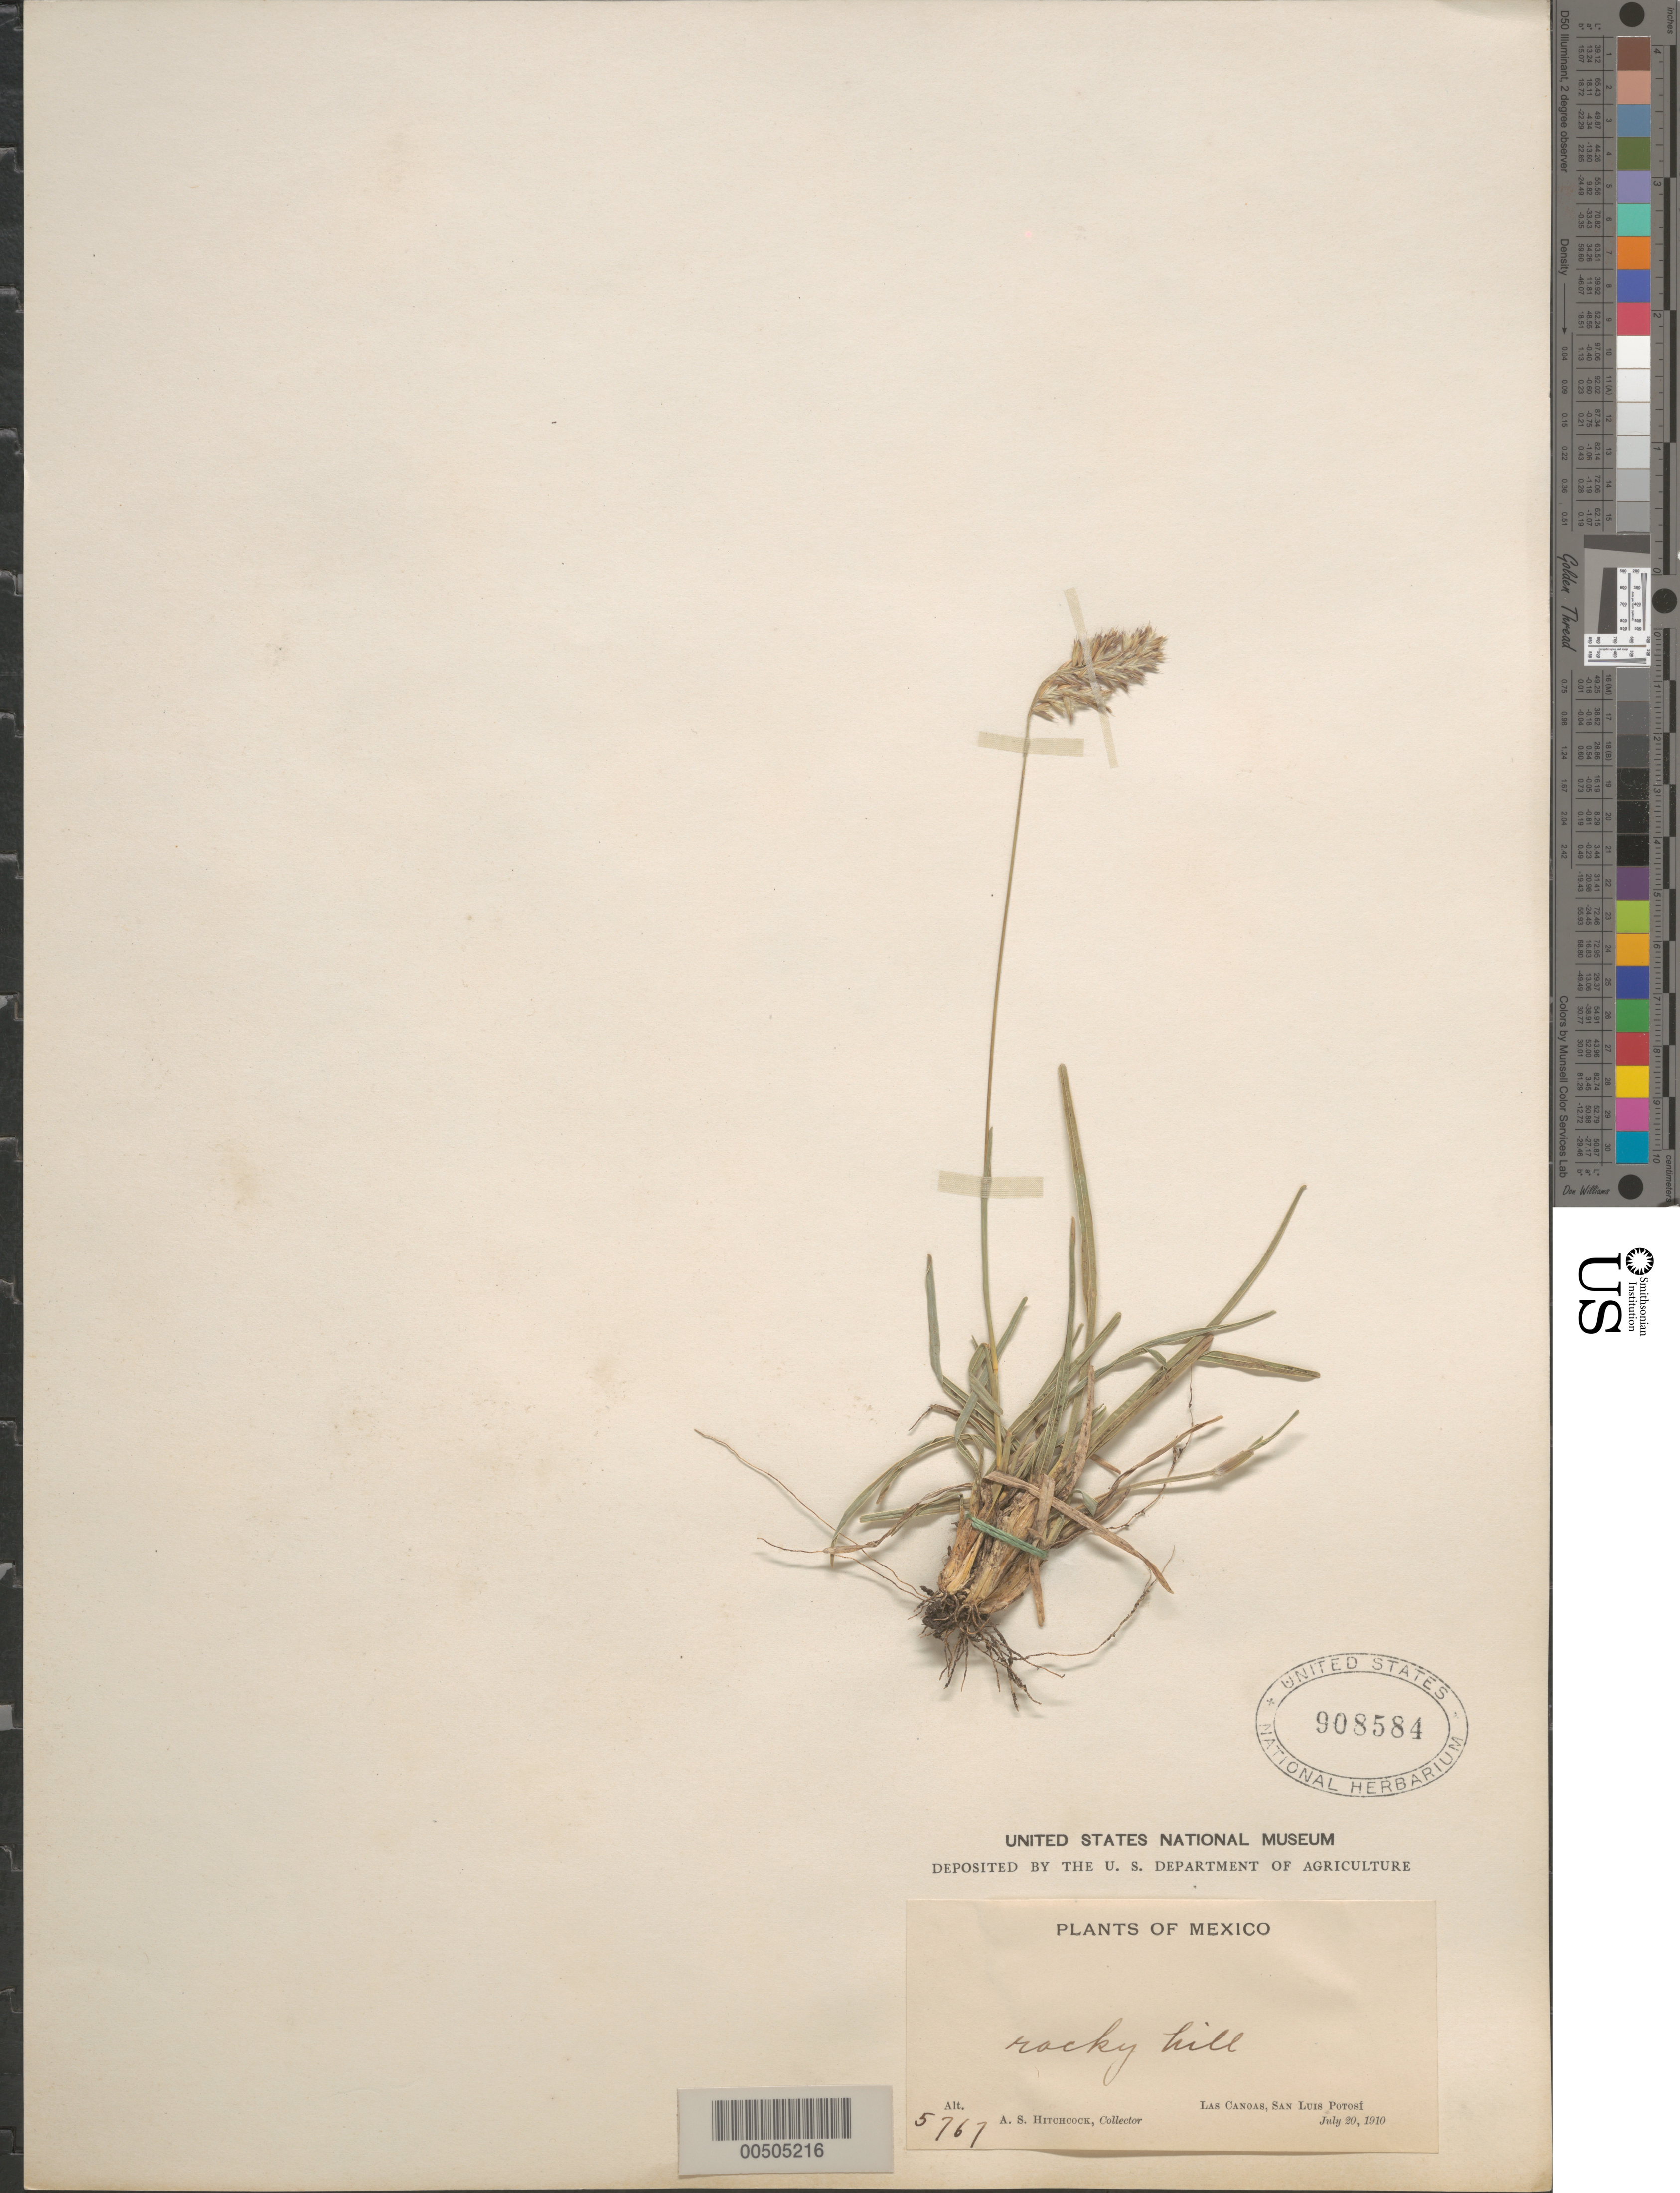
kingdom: Plantae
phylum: Tracheophyta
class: Liliopsida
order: Poales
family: Poaceae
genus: Erioneuron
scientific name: Erioneuron avenaceum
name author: (Kunth) Tateoka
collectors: A. S. Hitchcock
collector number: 5767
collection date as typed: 20 Jul 1910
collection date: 1910-07-20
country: Mexico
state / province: San Luis Potosi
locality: Las Canoas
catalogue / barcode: US 908584